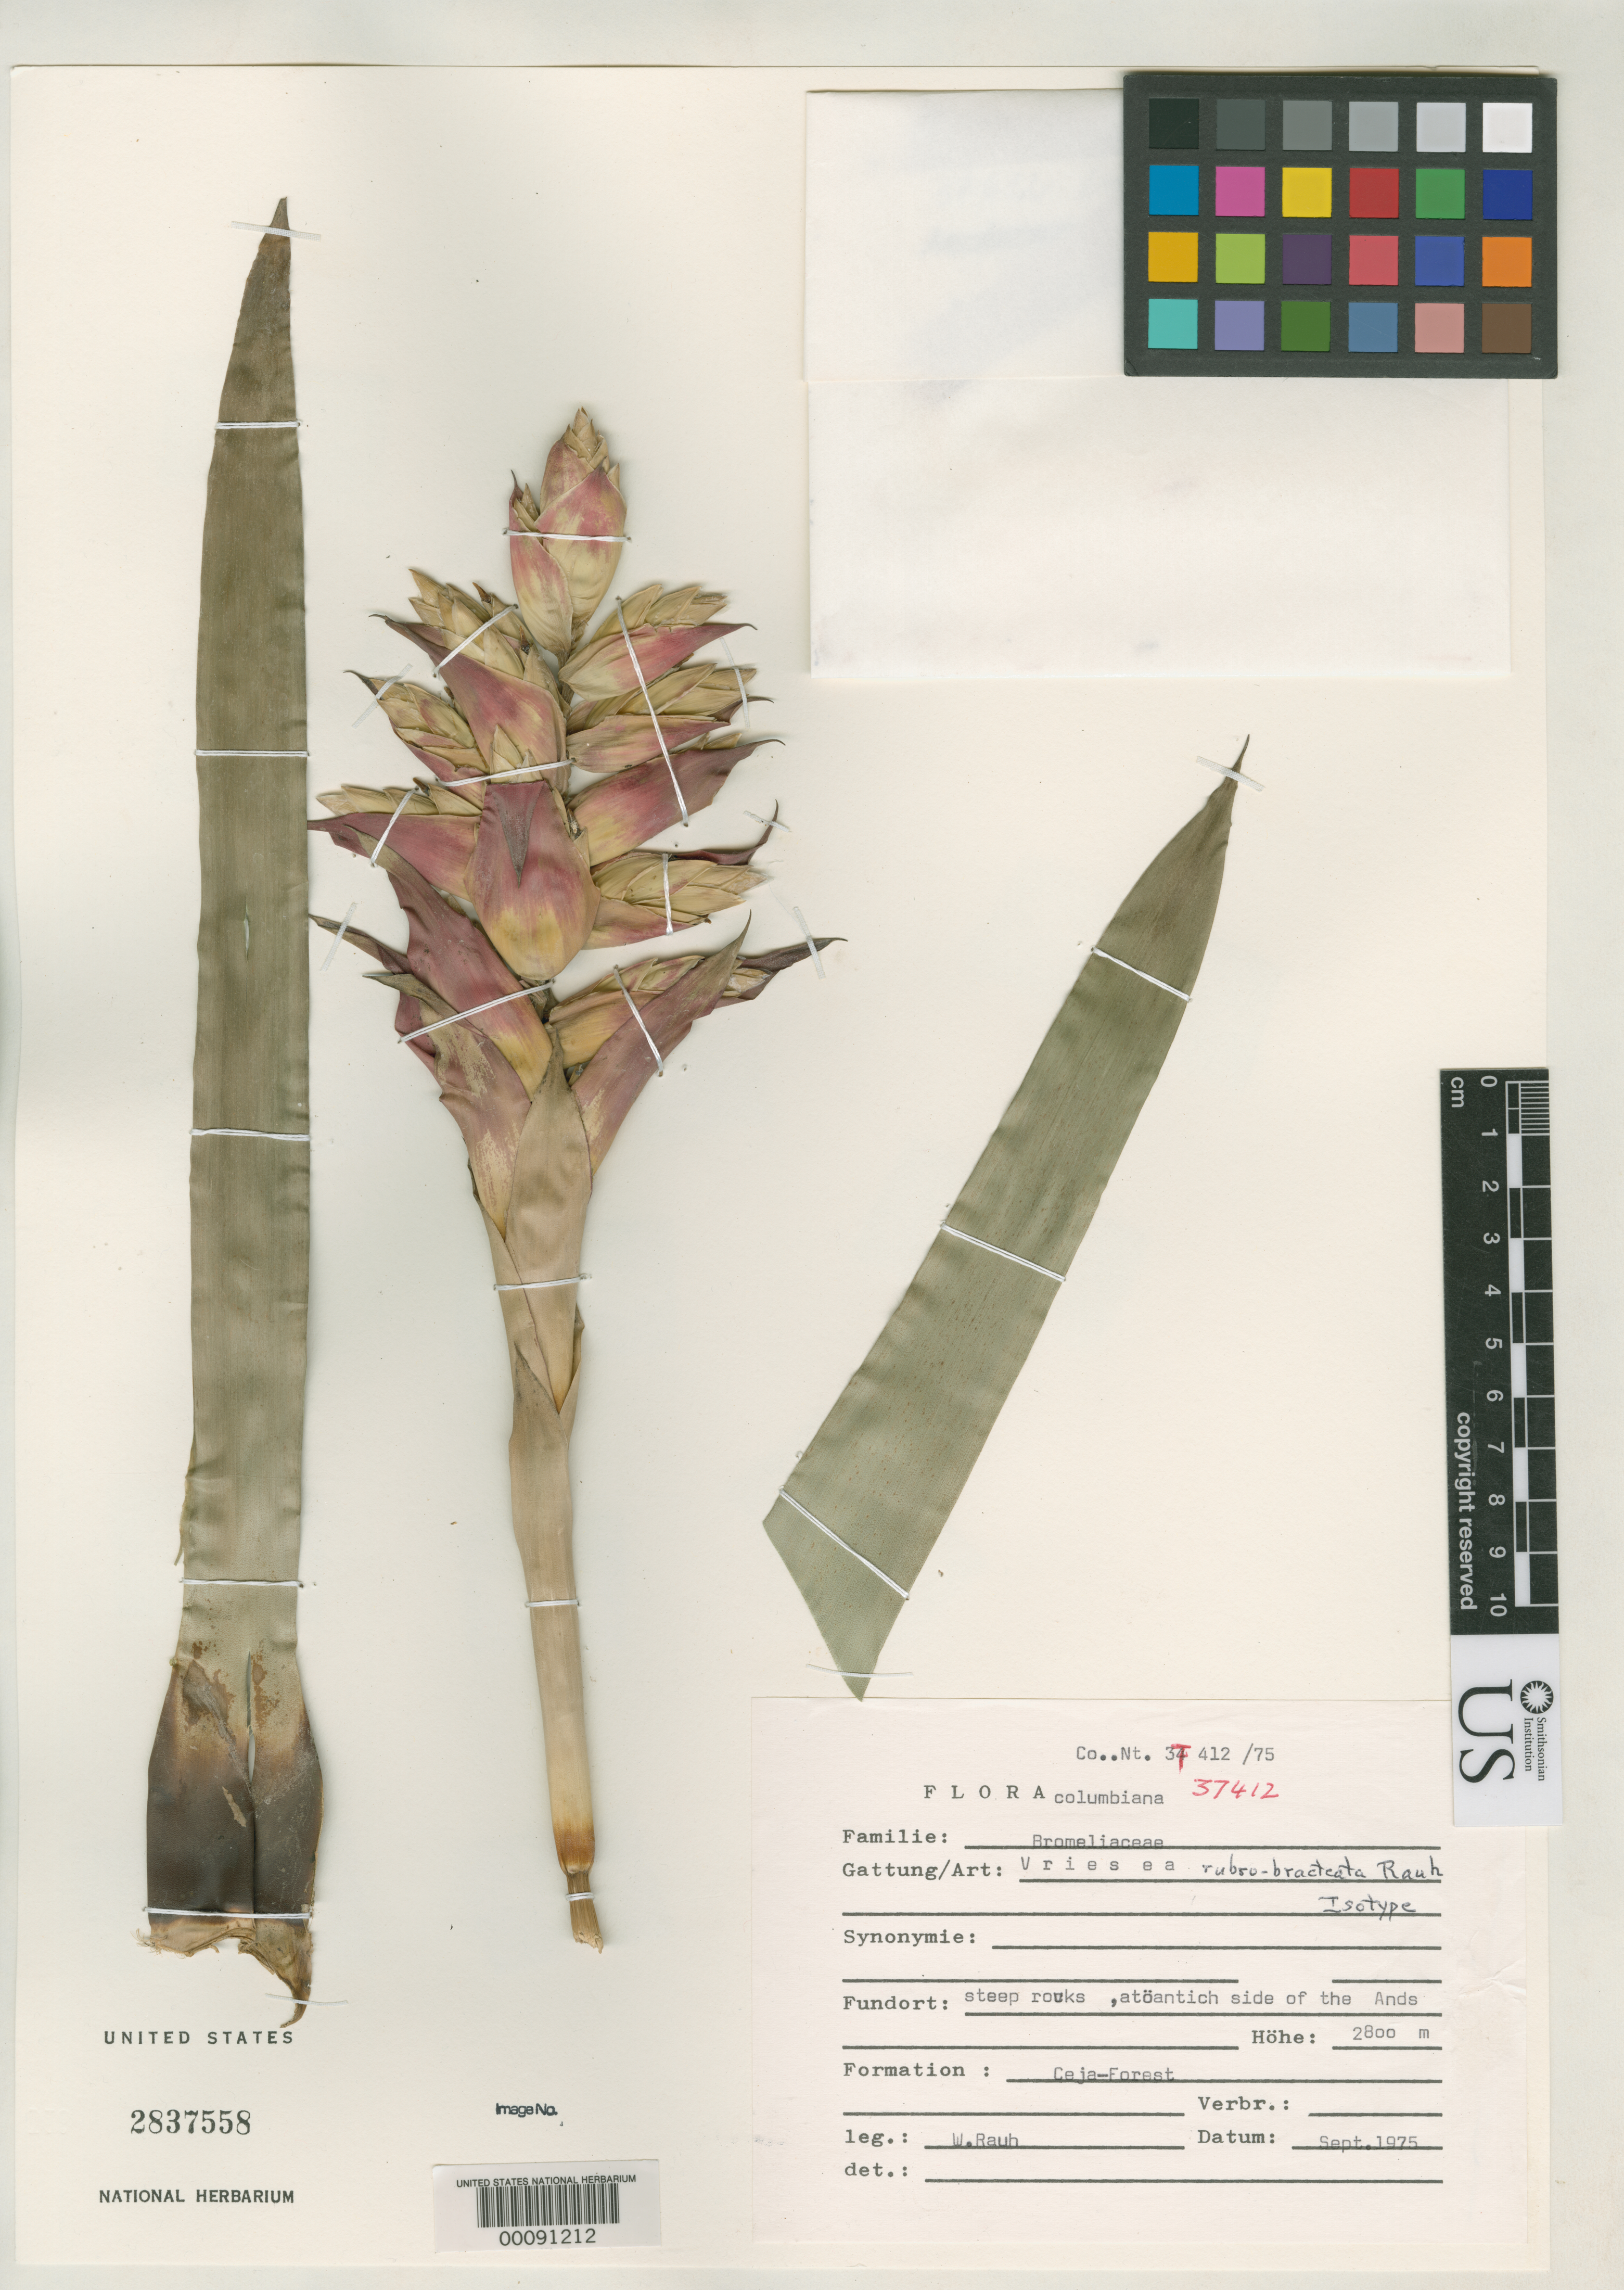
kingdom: Plantae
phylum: Tracheophyta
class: Liliopsida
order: Poales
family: Bromeliaceae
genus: Vriesea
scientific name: Vriesea rubro-bracteata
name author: Rauh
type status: Isotype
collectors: W. Rauh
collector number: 37412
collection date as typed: Sep 1975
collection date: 1975-09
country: Colombia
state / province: Nariño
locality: Pasto-Summidor.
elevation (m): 2800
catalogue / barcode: US 2837558